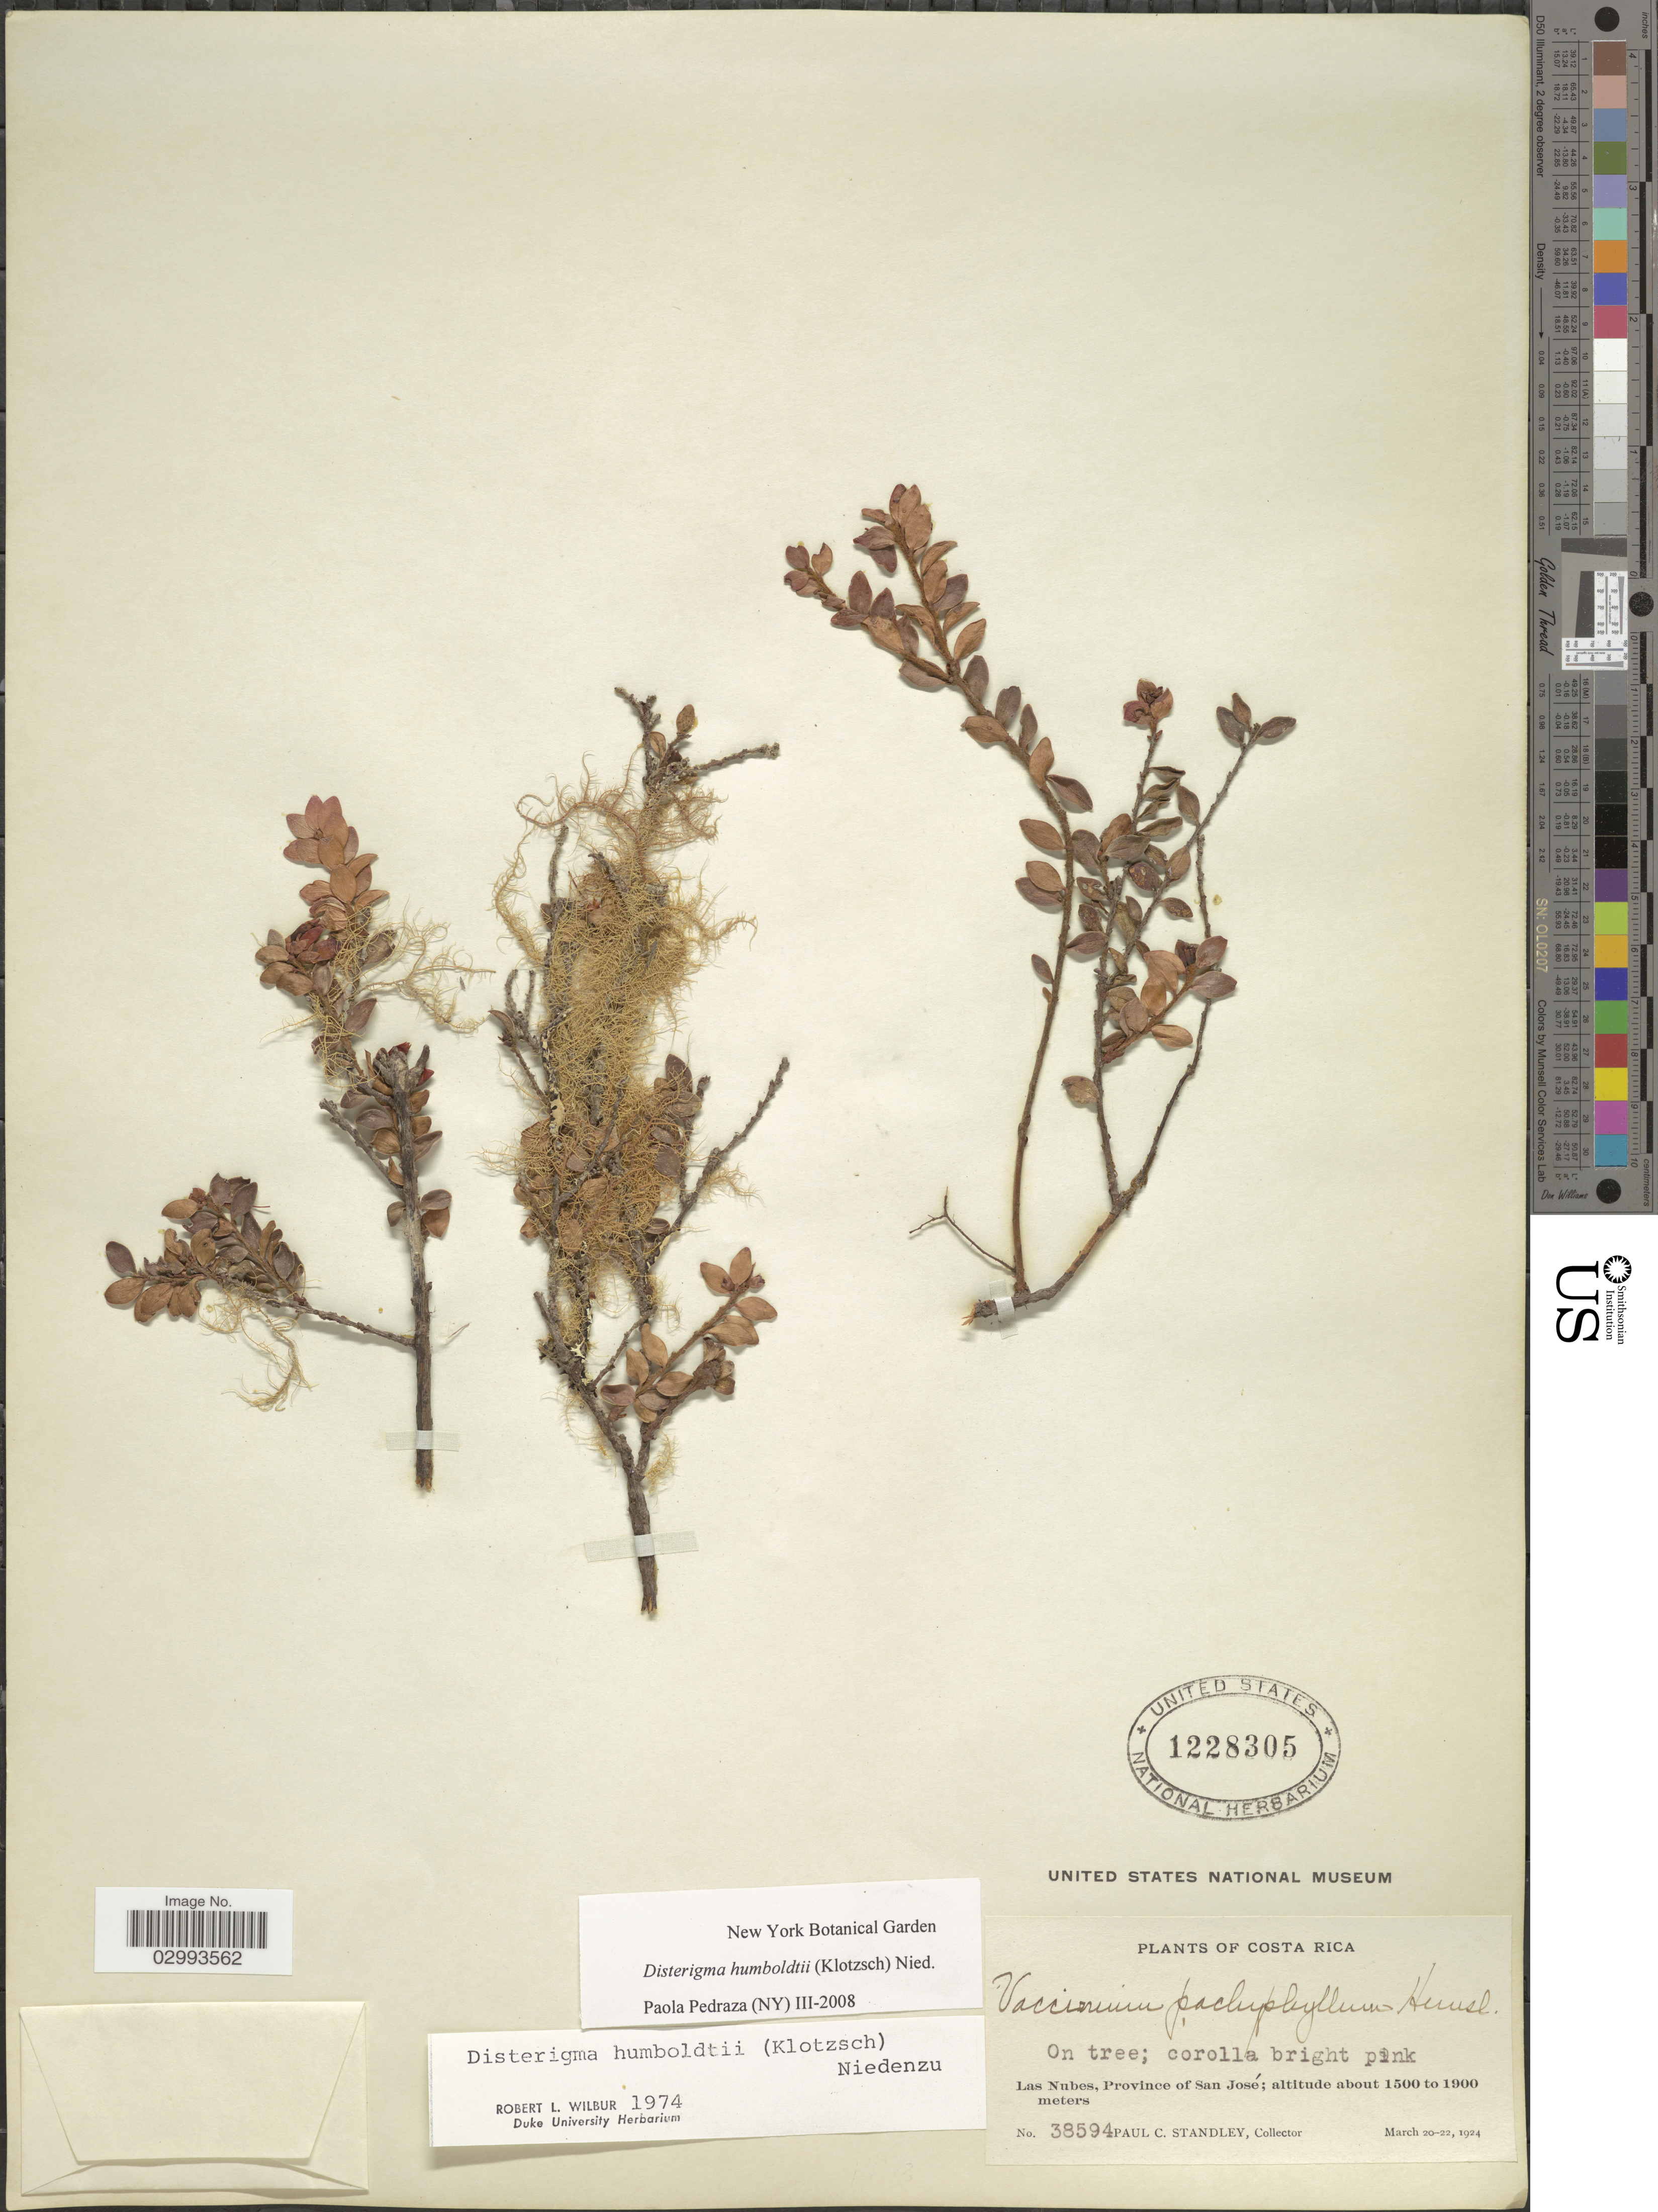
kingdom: Plantae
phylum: Tracheophyta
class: Magnoliopsida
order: Ericales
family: Ericaceae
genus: Disterigma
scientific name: Disterigma humboldtii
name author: (Klotzsch) Nied.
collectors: P. C. Standley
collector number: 38594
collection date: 1924-03-20/1924-03-22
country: Costa Rica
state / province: San José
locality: Las Nubes.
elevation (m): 1500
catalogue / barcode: US 1228305